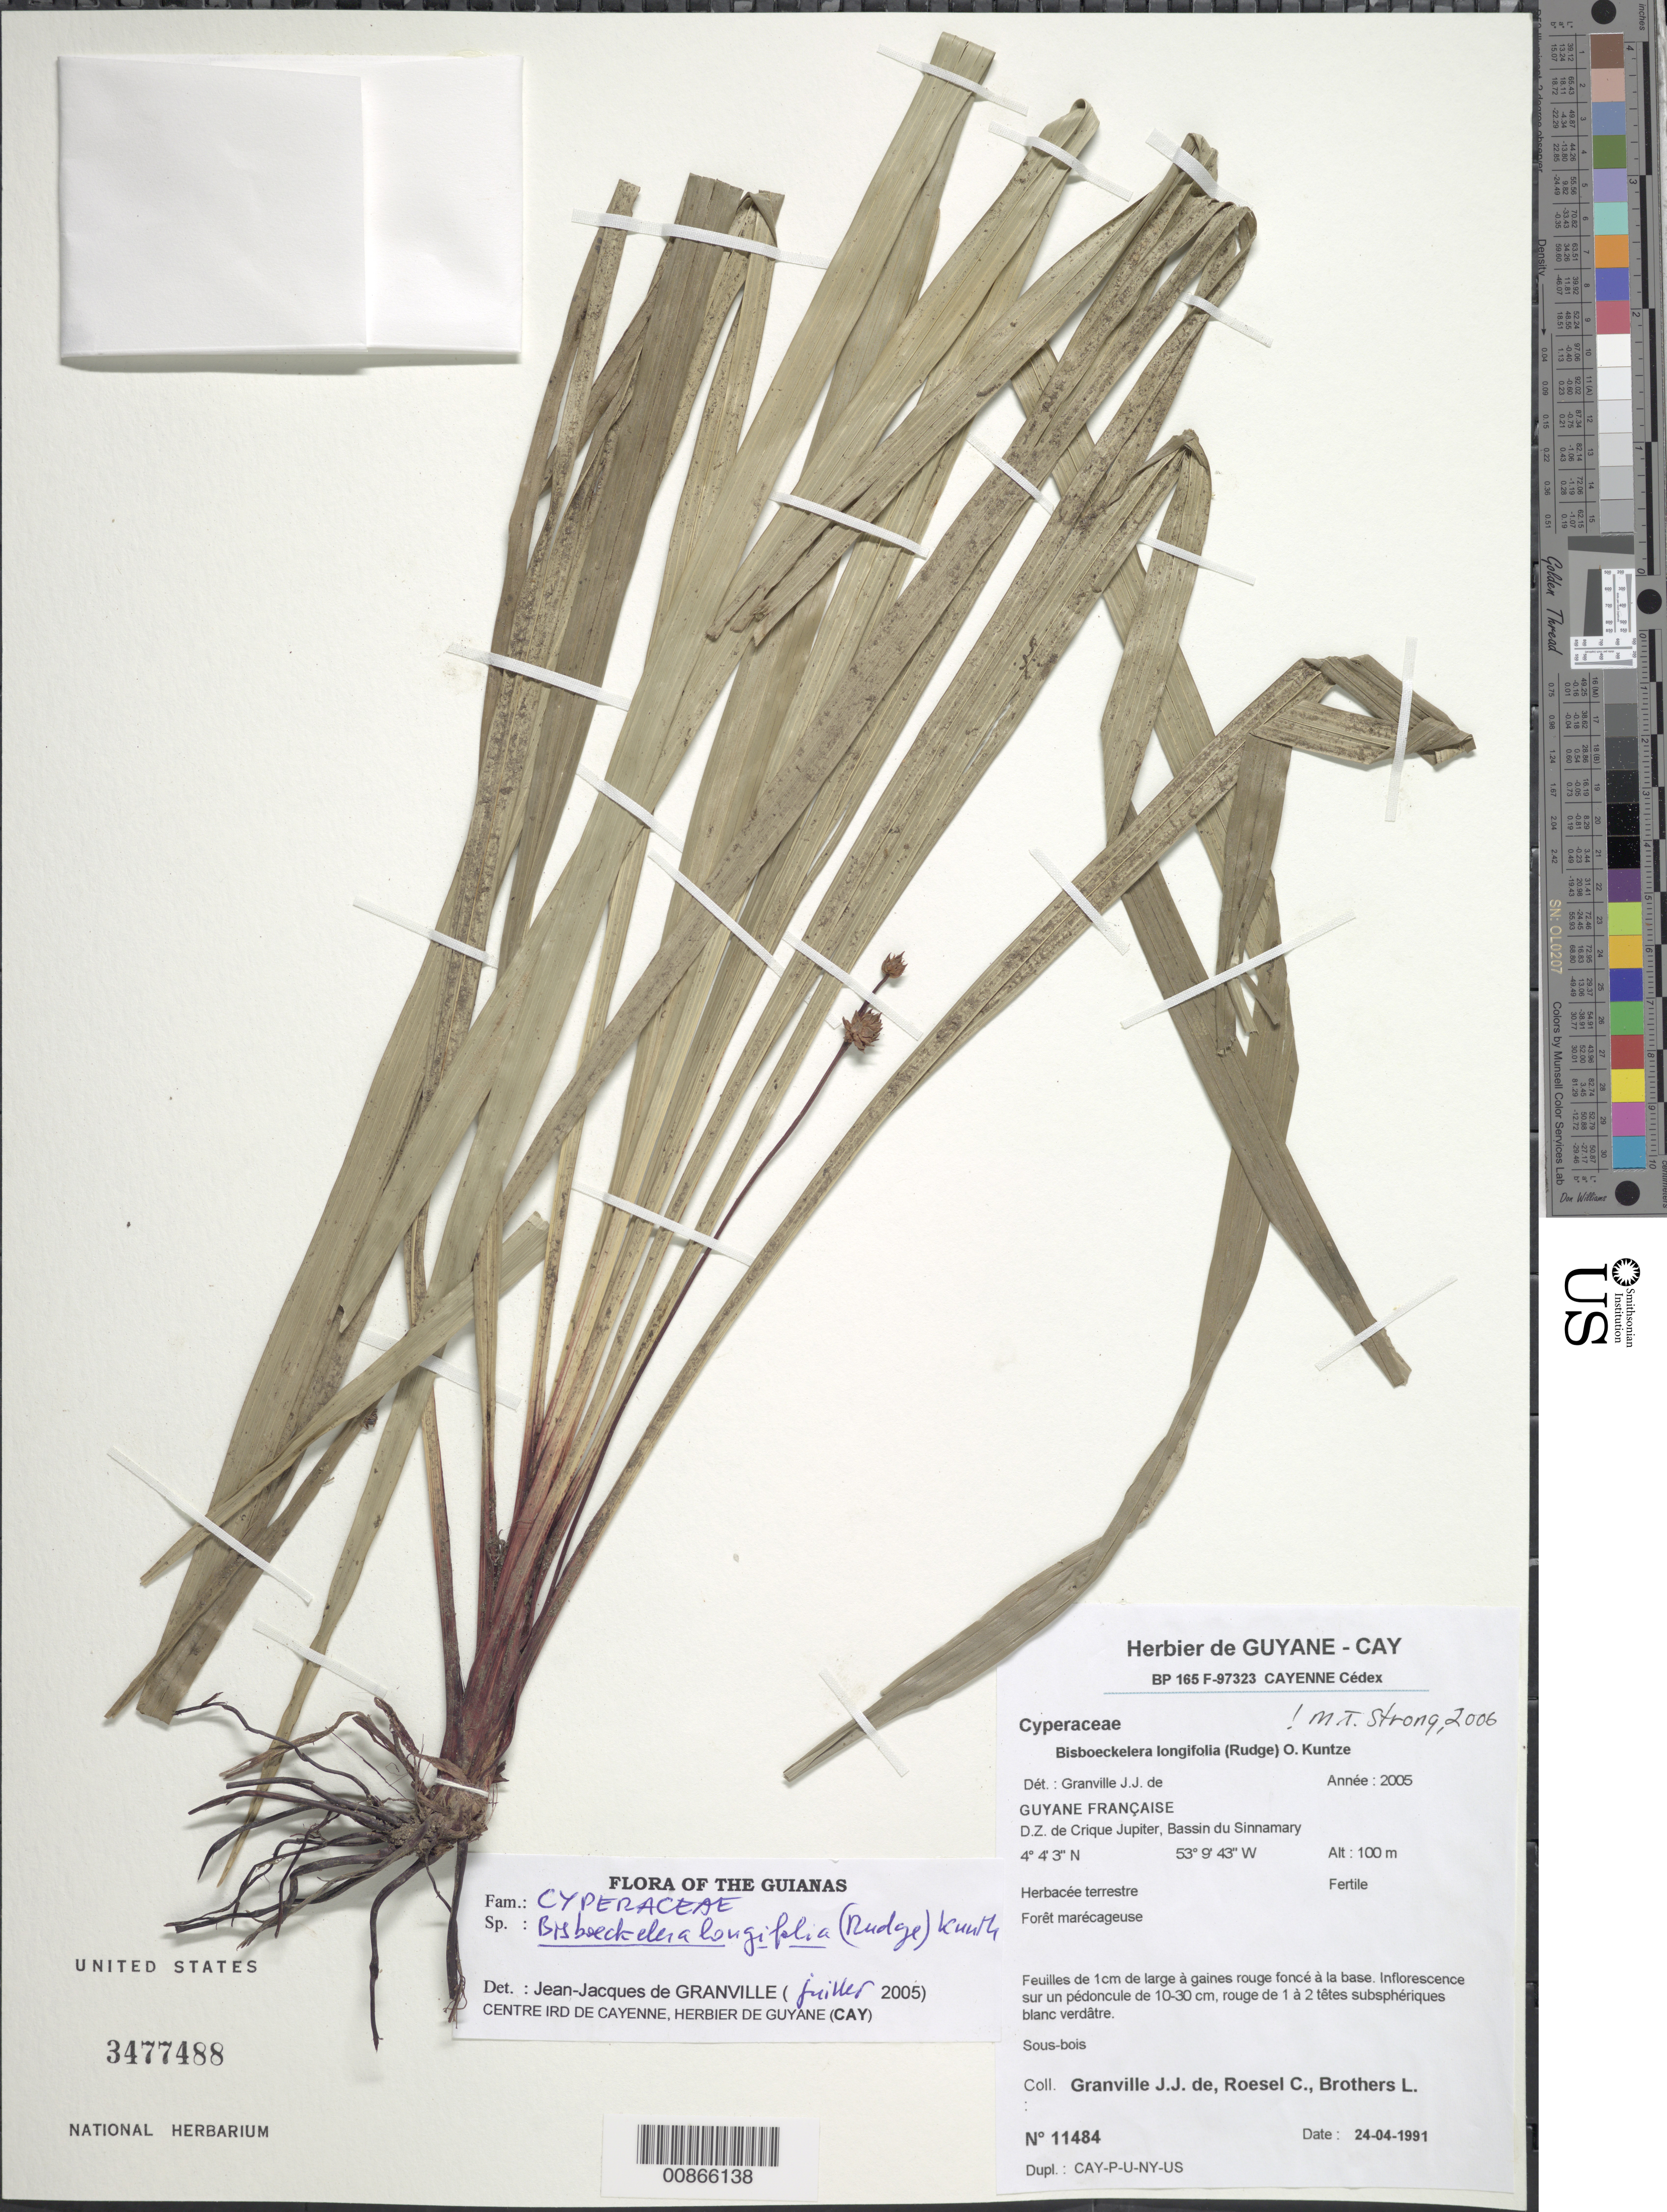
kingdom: Plantae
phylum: Tracheophyta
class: Liliopsida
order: Poales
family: Cyperaceae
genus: Bisboeckelera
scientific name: Bisboeckelera longifolia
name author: (Rudge) Kuntze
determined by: Strong, M. T., (US), Smithsonian Institution - National Museum of Natural History (UNITED STATES)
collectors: J.-J. de Granville, C. S. Roesel & L. Brothers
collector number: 11484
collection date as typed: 24-Apr-91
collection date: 1991-04-24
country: French Guiana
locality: D.Z. de Crique Jupiter, Bassin du Sinnamary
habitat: Forêt marécageuse, sous bois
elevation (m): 100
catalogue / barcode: US 3477488